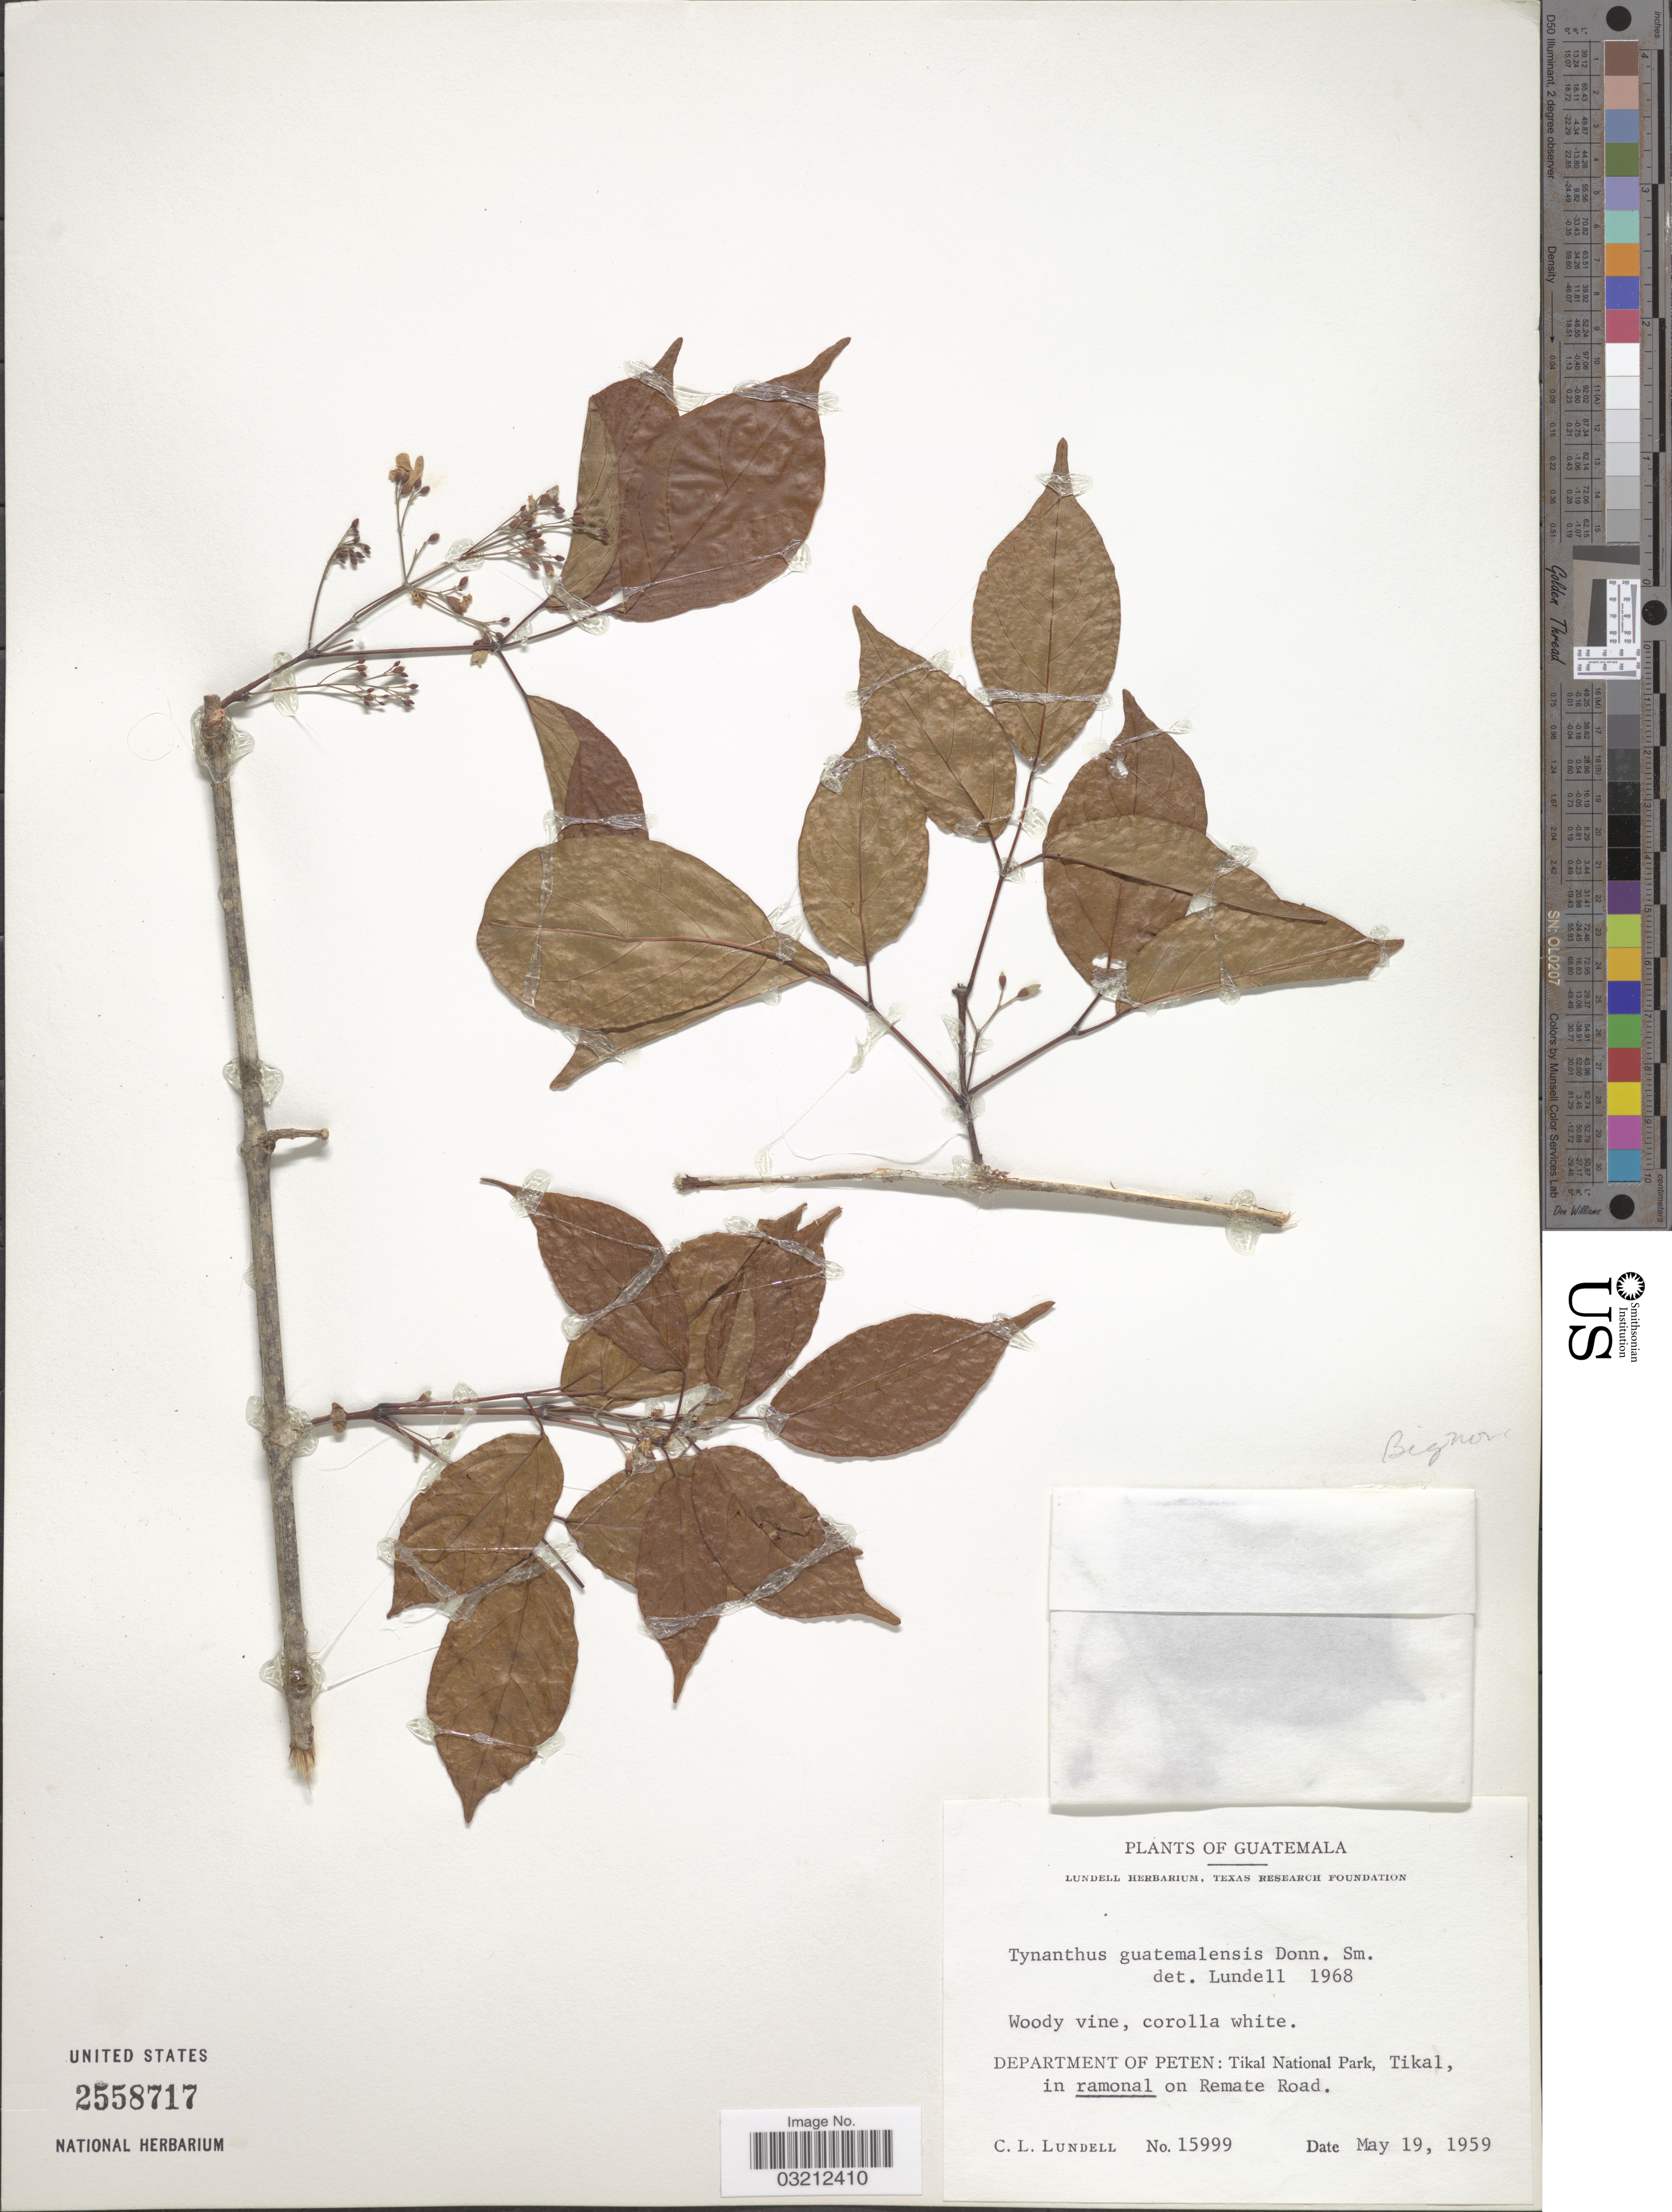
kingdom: Plantae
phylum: Tracheophyta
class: Magnoliopsida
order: Lamiales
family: Bignoniaceae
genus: Tynanthus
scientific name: Tynanthus guatemalensis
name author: Donn. Sm.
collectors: C. L. Lundell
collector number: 15999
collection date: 1959-05-19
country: Guatemala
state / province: El Petén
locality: Department of Peten: Tikal National Park, Tikal, in ramonal on Remate Road.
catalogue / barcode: US 2558717